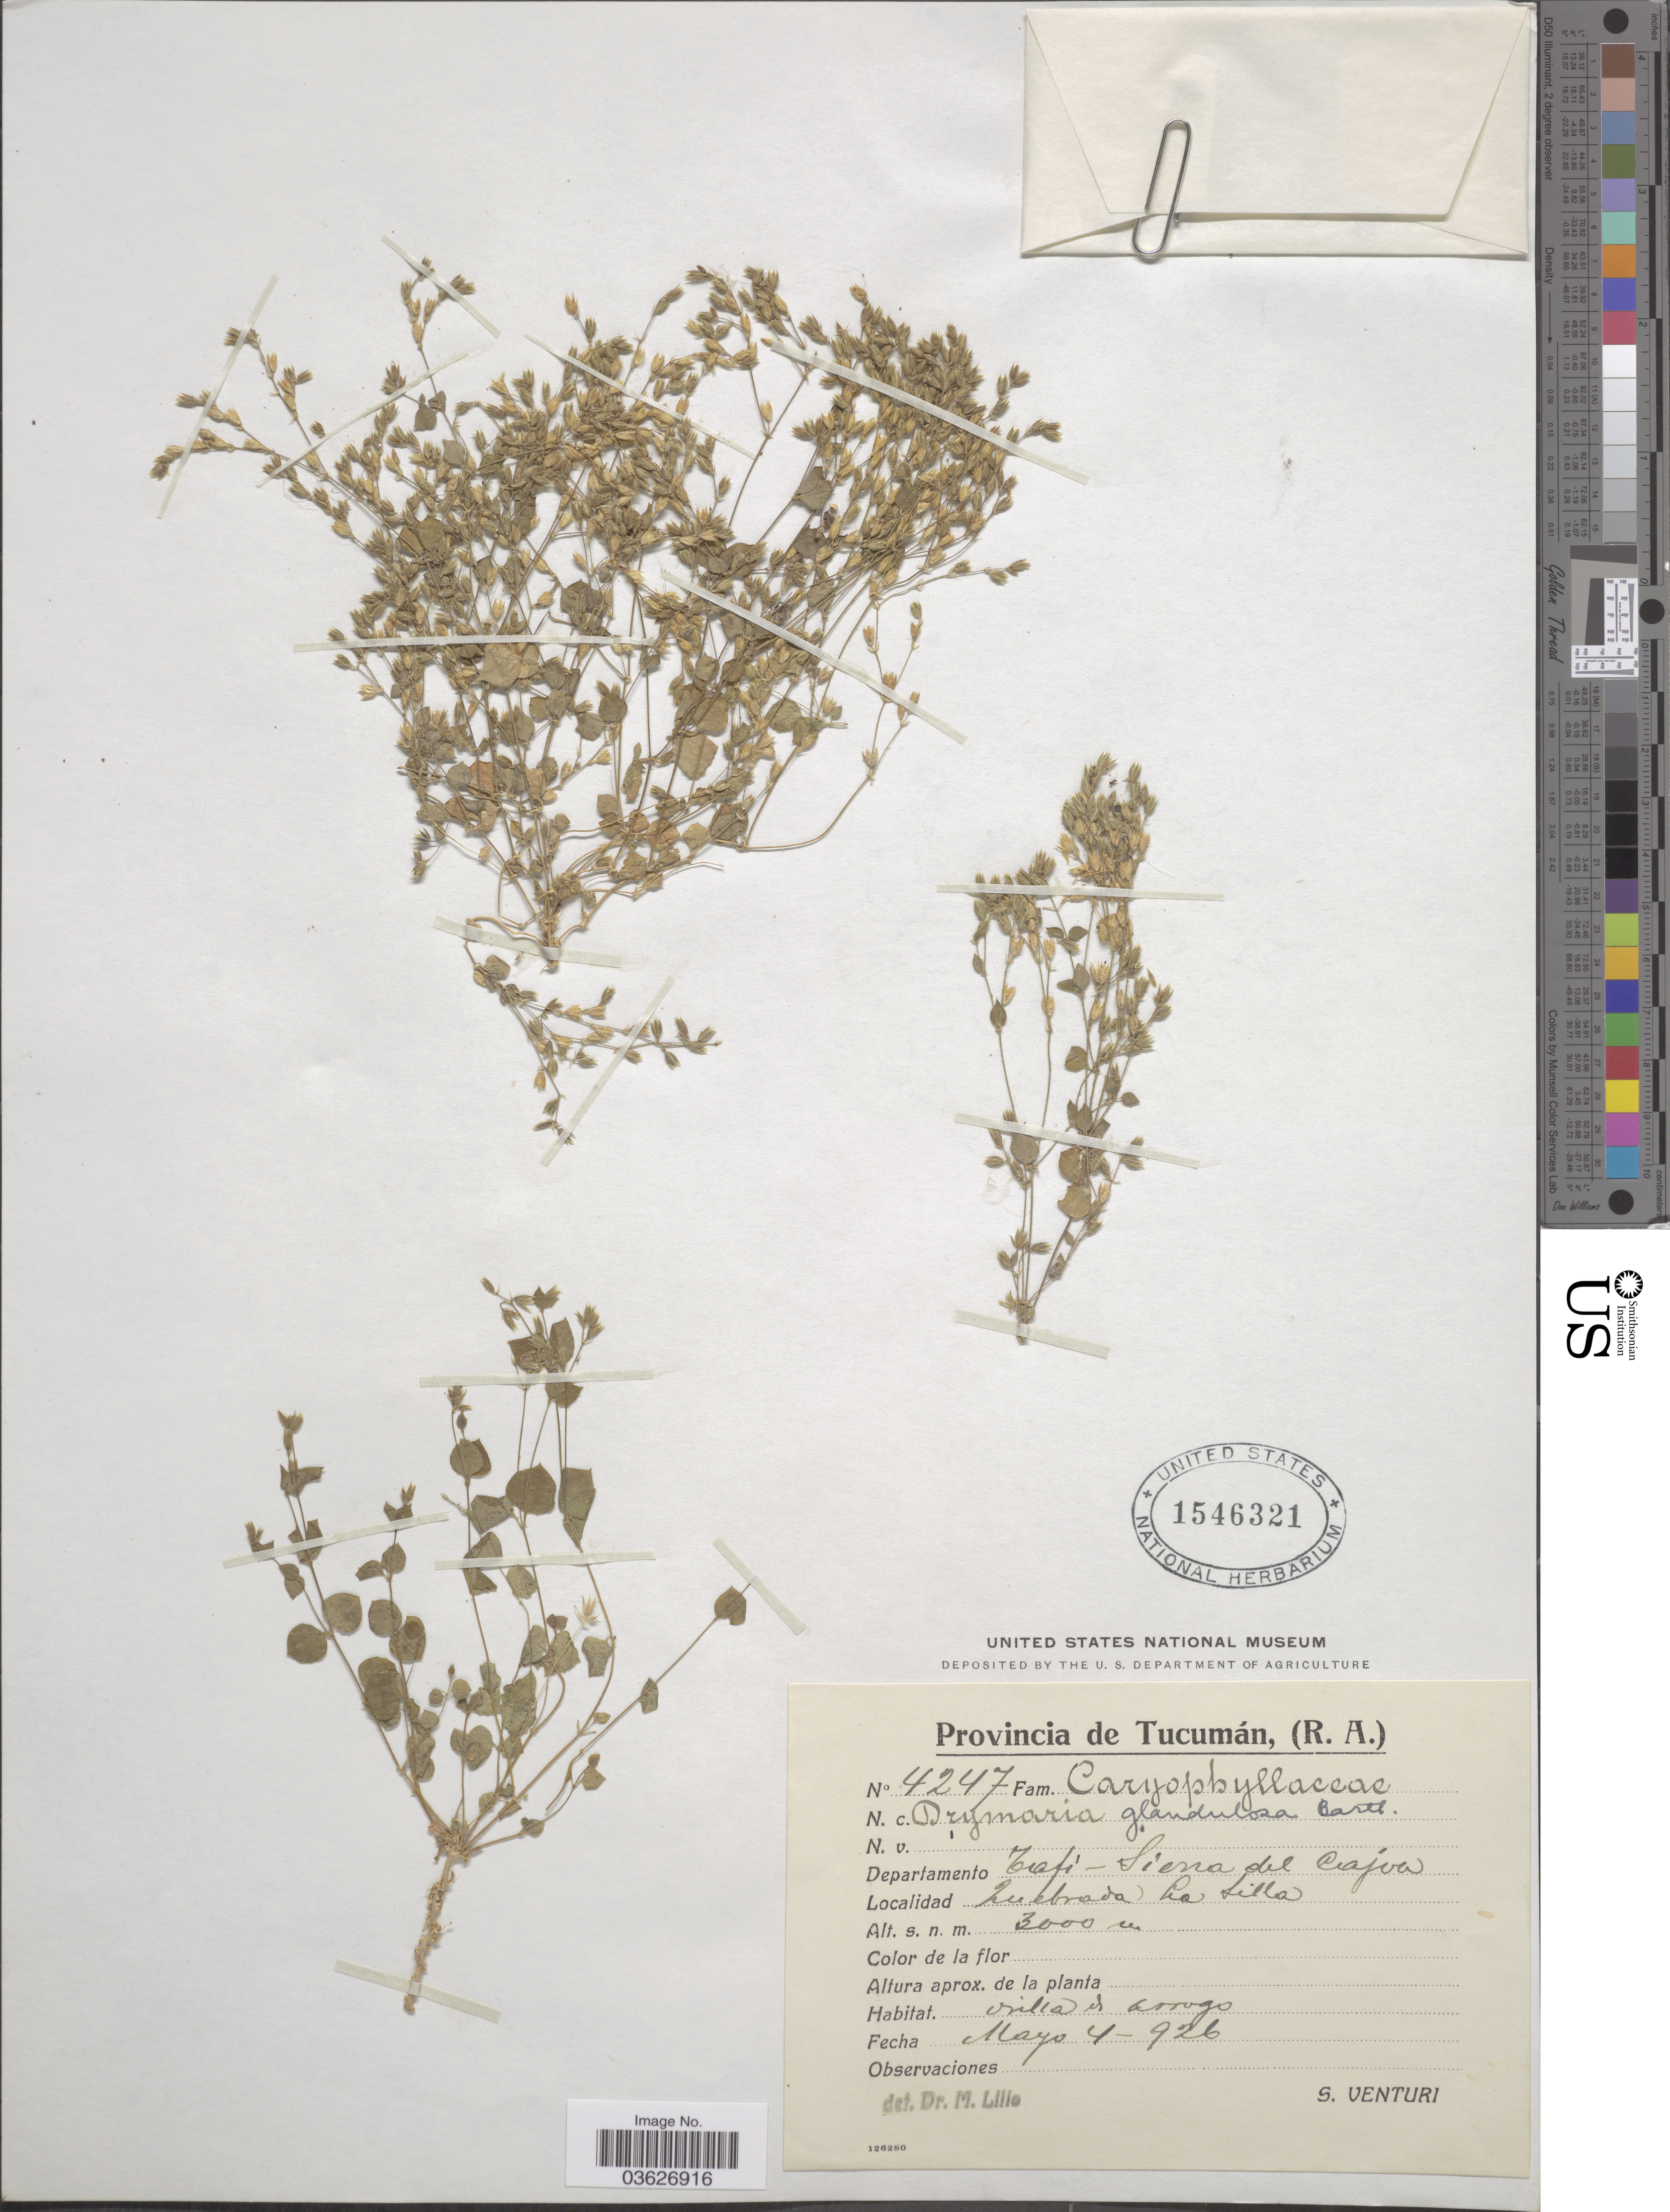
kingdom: Plantae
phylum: Tracheophyta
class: Magnoliopsida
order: Caryophyllales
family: Caryophyllaceae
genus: Drymaria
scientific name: Drymaria glandulosa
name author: Bartl.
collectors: S. Venturi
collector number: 4247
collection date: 1926-05-04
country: Argentina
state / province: Tucuman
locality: Departamento Tafi - Sierra del Cajon. Quebrada La Silla.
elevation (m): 3000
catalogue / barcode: US 1546321